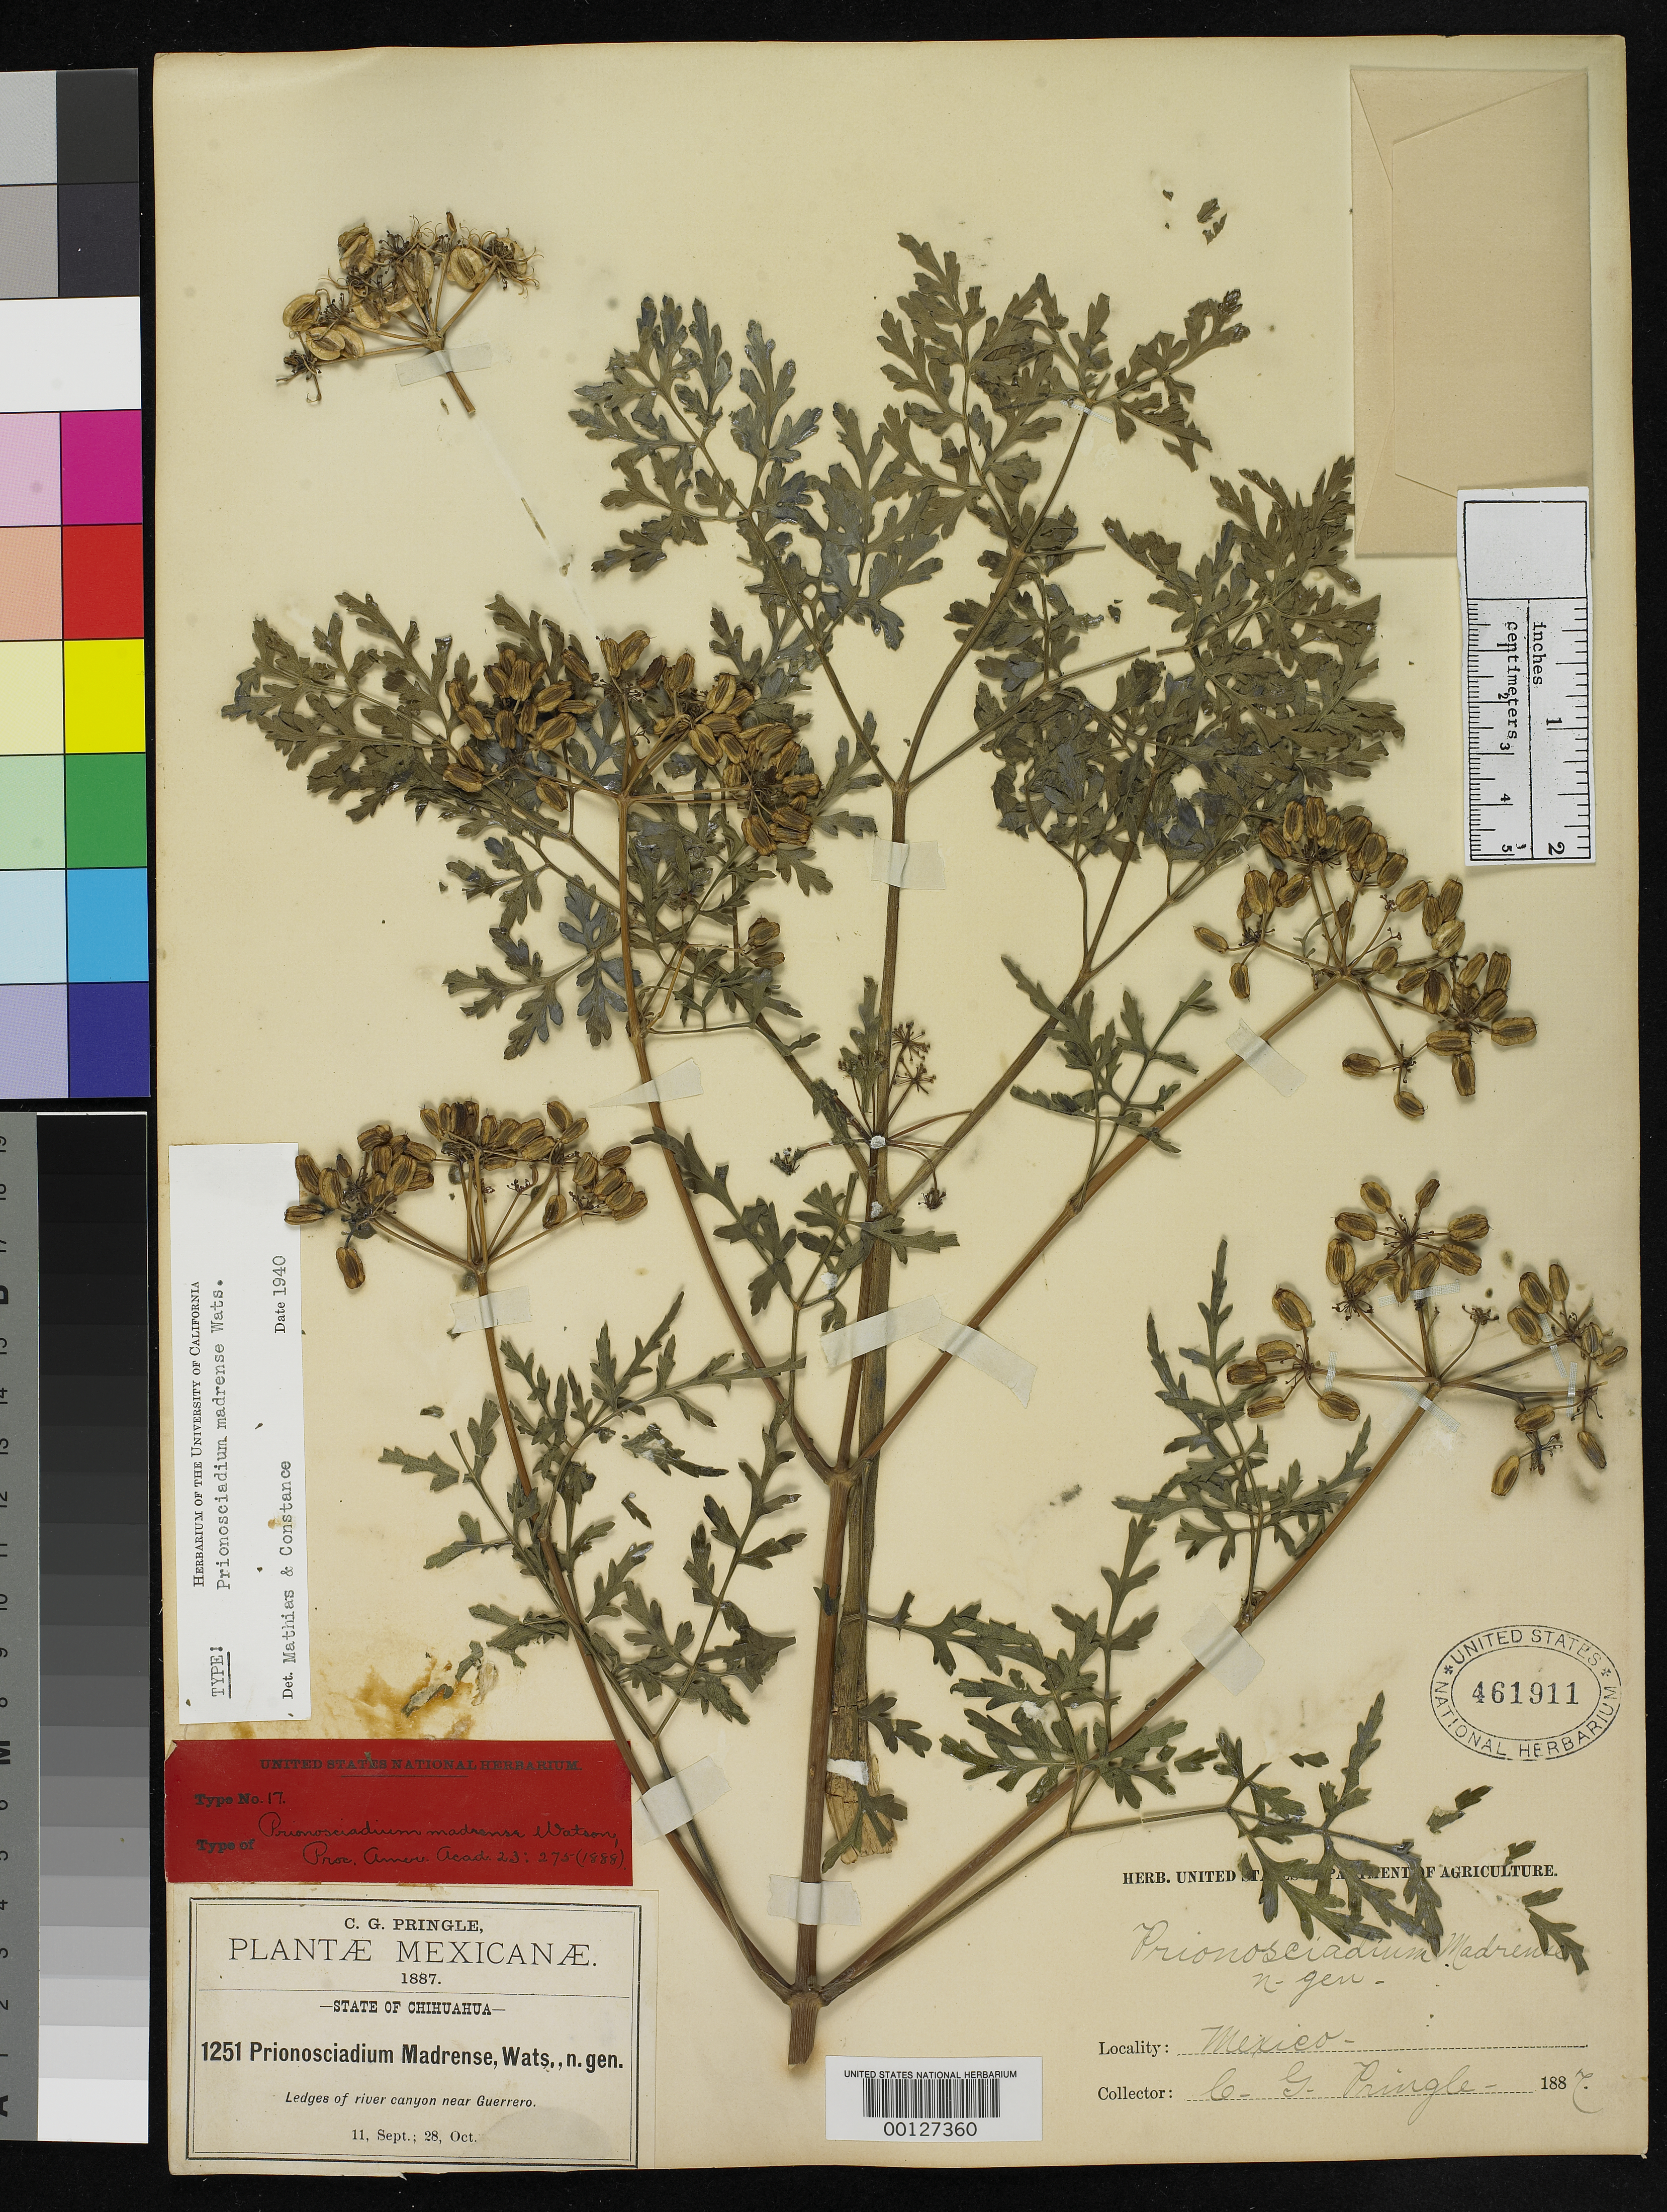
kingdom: Plantae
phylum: Tracheophyta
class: Magnoliopsida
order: Apiales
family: Apiaceae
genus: Prionosciadium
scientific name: Prionosciadium madrense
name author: S. Watson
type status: Syntype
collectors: C. G. Pringle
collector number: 1251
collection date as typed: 11 Sep 1887 to 28 Oct 1887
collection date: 1887-09-11,1887-10-28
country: Mexico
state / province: Chihuahua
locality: Ledges of river canyon near Guerrero.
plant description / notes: Protologue cites single collection (Pringle 1251) with two collection dates ("Sept. and Oct., 1887"); label also indicates collections on 2 dates, implying syntypes rather than isotypes.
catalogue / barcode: US 461911